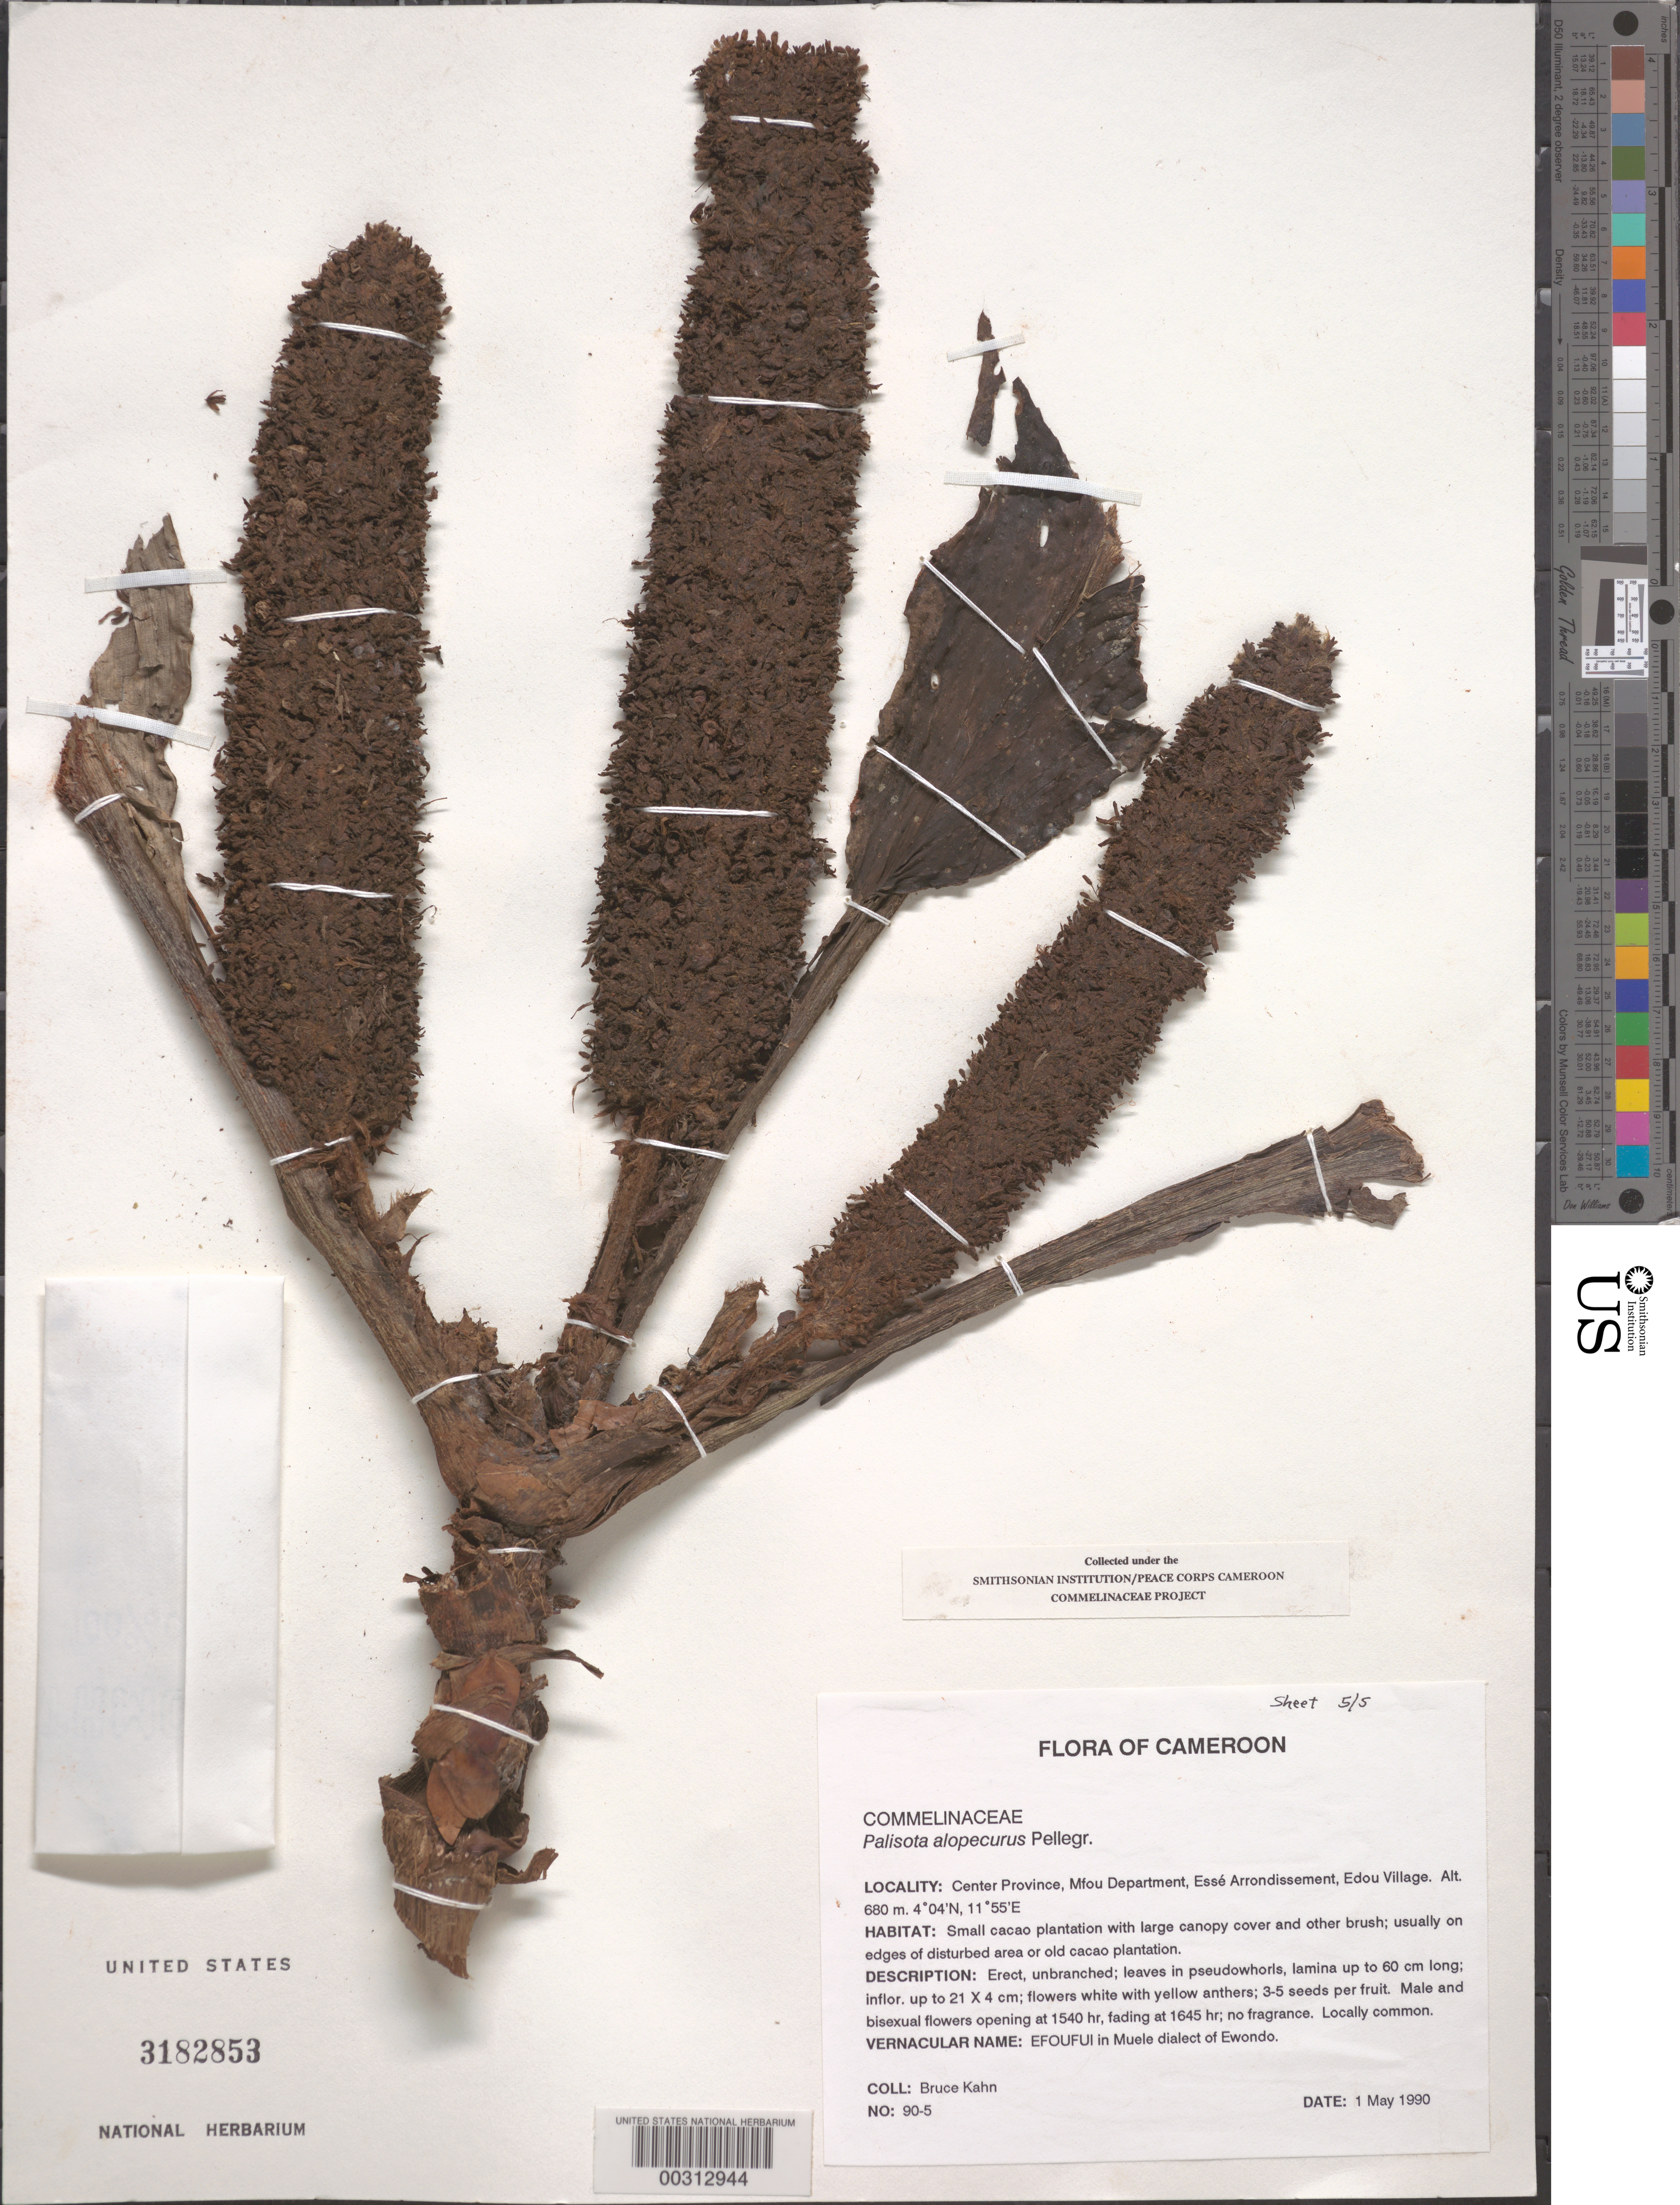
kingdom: Plantae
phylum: Tracheophyta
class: Liliopsida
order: Commelinales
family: Commelinaceae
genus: Palisota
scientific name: Palisota alopecurus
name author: Pellegr.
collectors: B. Kahn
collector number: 90-5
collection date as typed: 01 May 1990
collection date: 1990-05-01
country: Cameroon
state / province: Centre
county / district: Méfou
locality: Esse arrondissement, edou village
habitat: Small cacao plantation with large canopy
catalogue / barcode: US 3182853